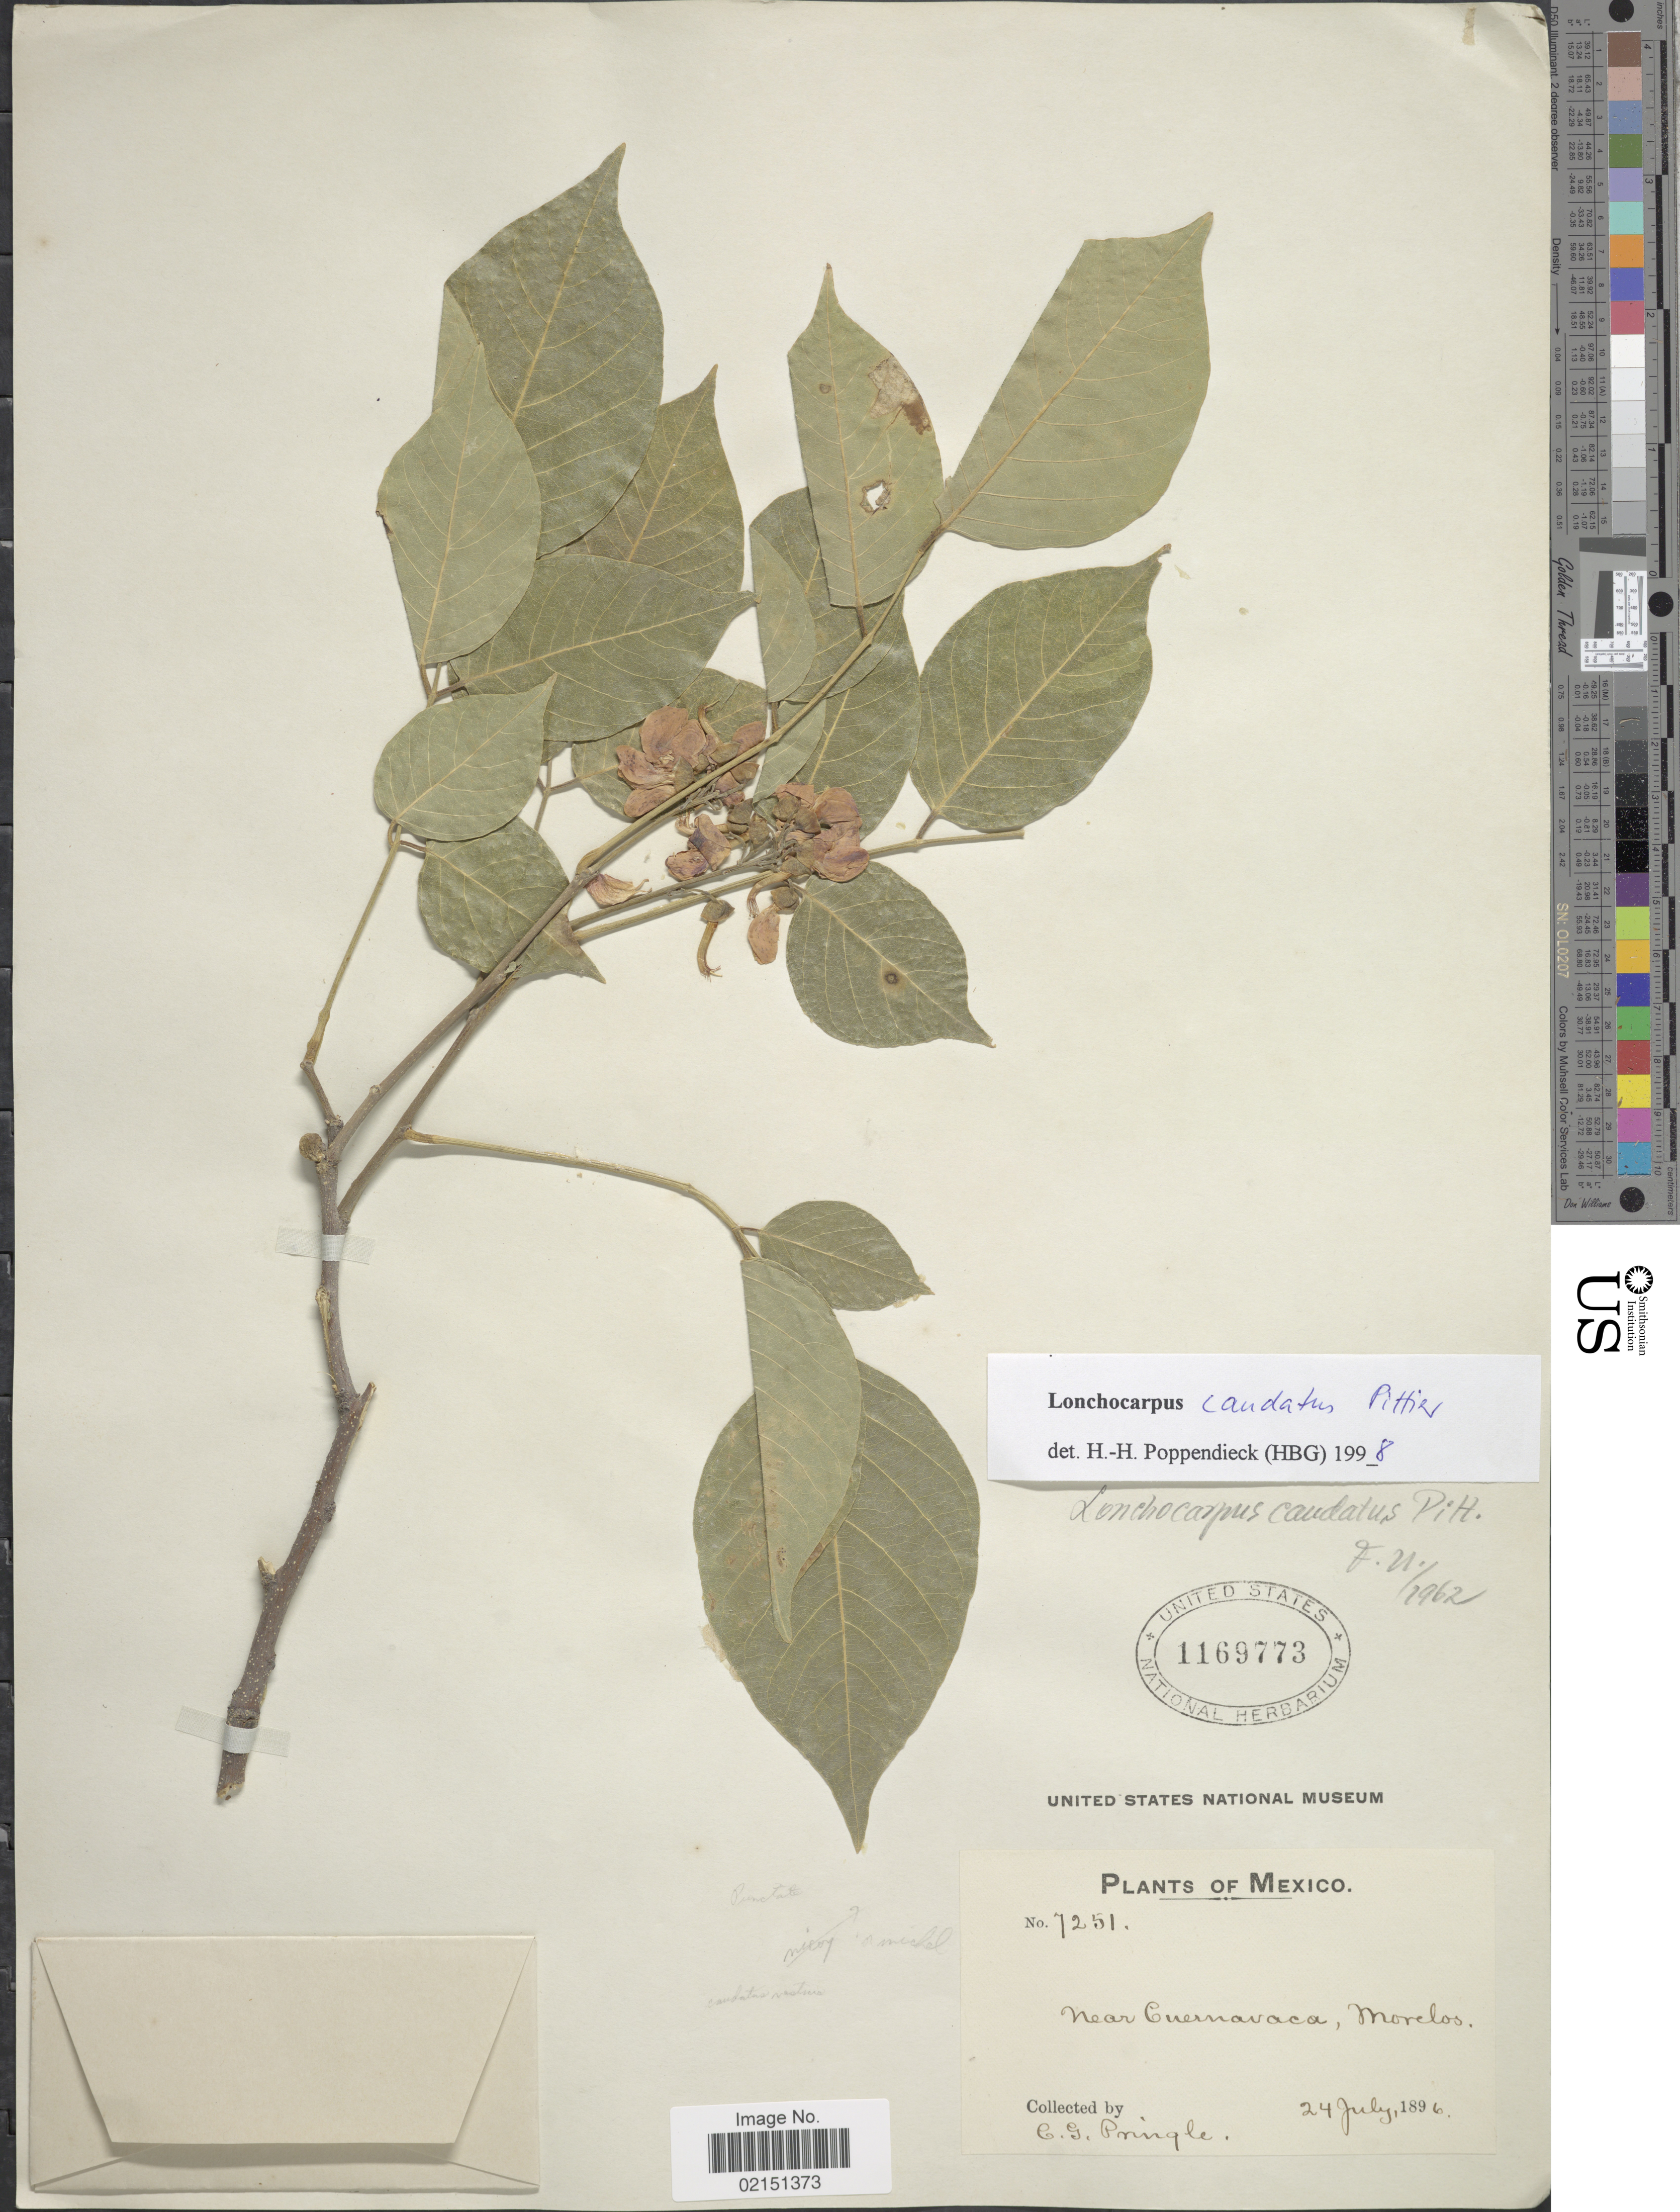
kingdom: Plantae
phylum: Tracheophyta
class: Magnoliopsida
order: Fabales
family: Fabaceae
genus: Lonchocarpus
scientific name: Lonchocarpus caudatus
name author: Pittier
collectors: C. G. Pringle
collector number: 7251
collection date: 1896-07-24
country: Mexico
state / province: Morelos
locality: Near Vuernavaca, Morelos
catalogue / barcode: US 1169773